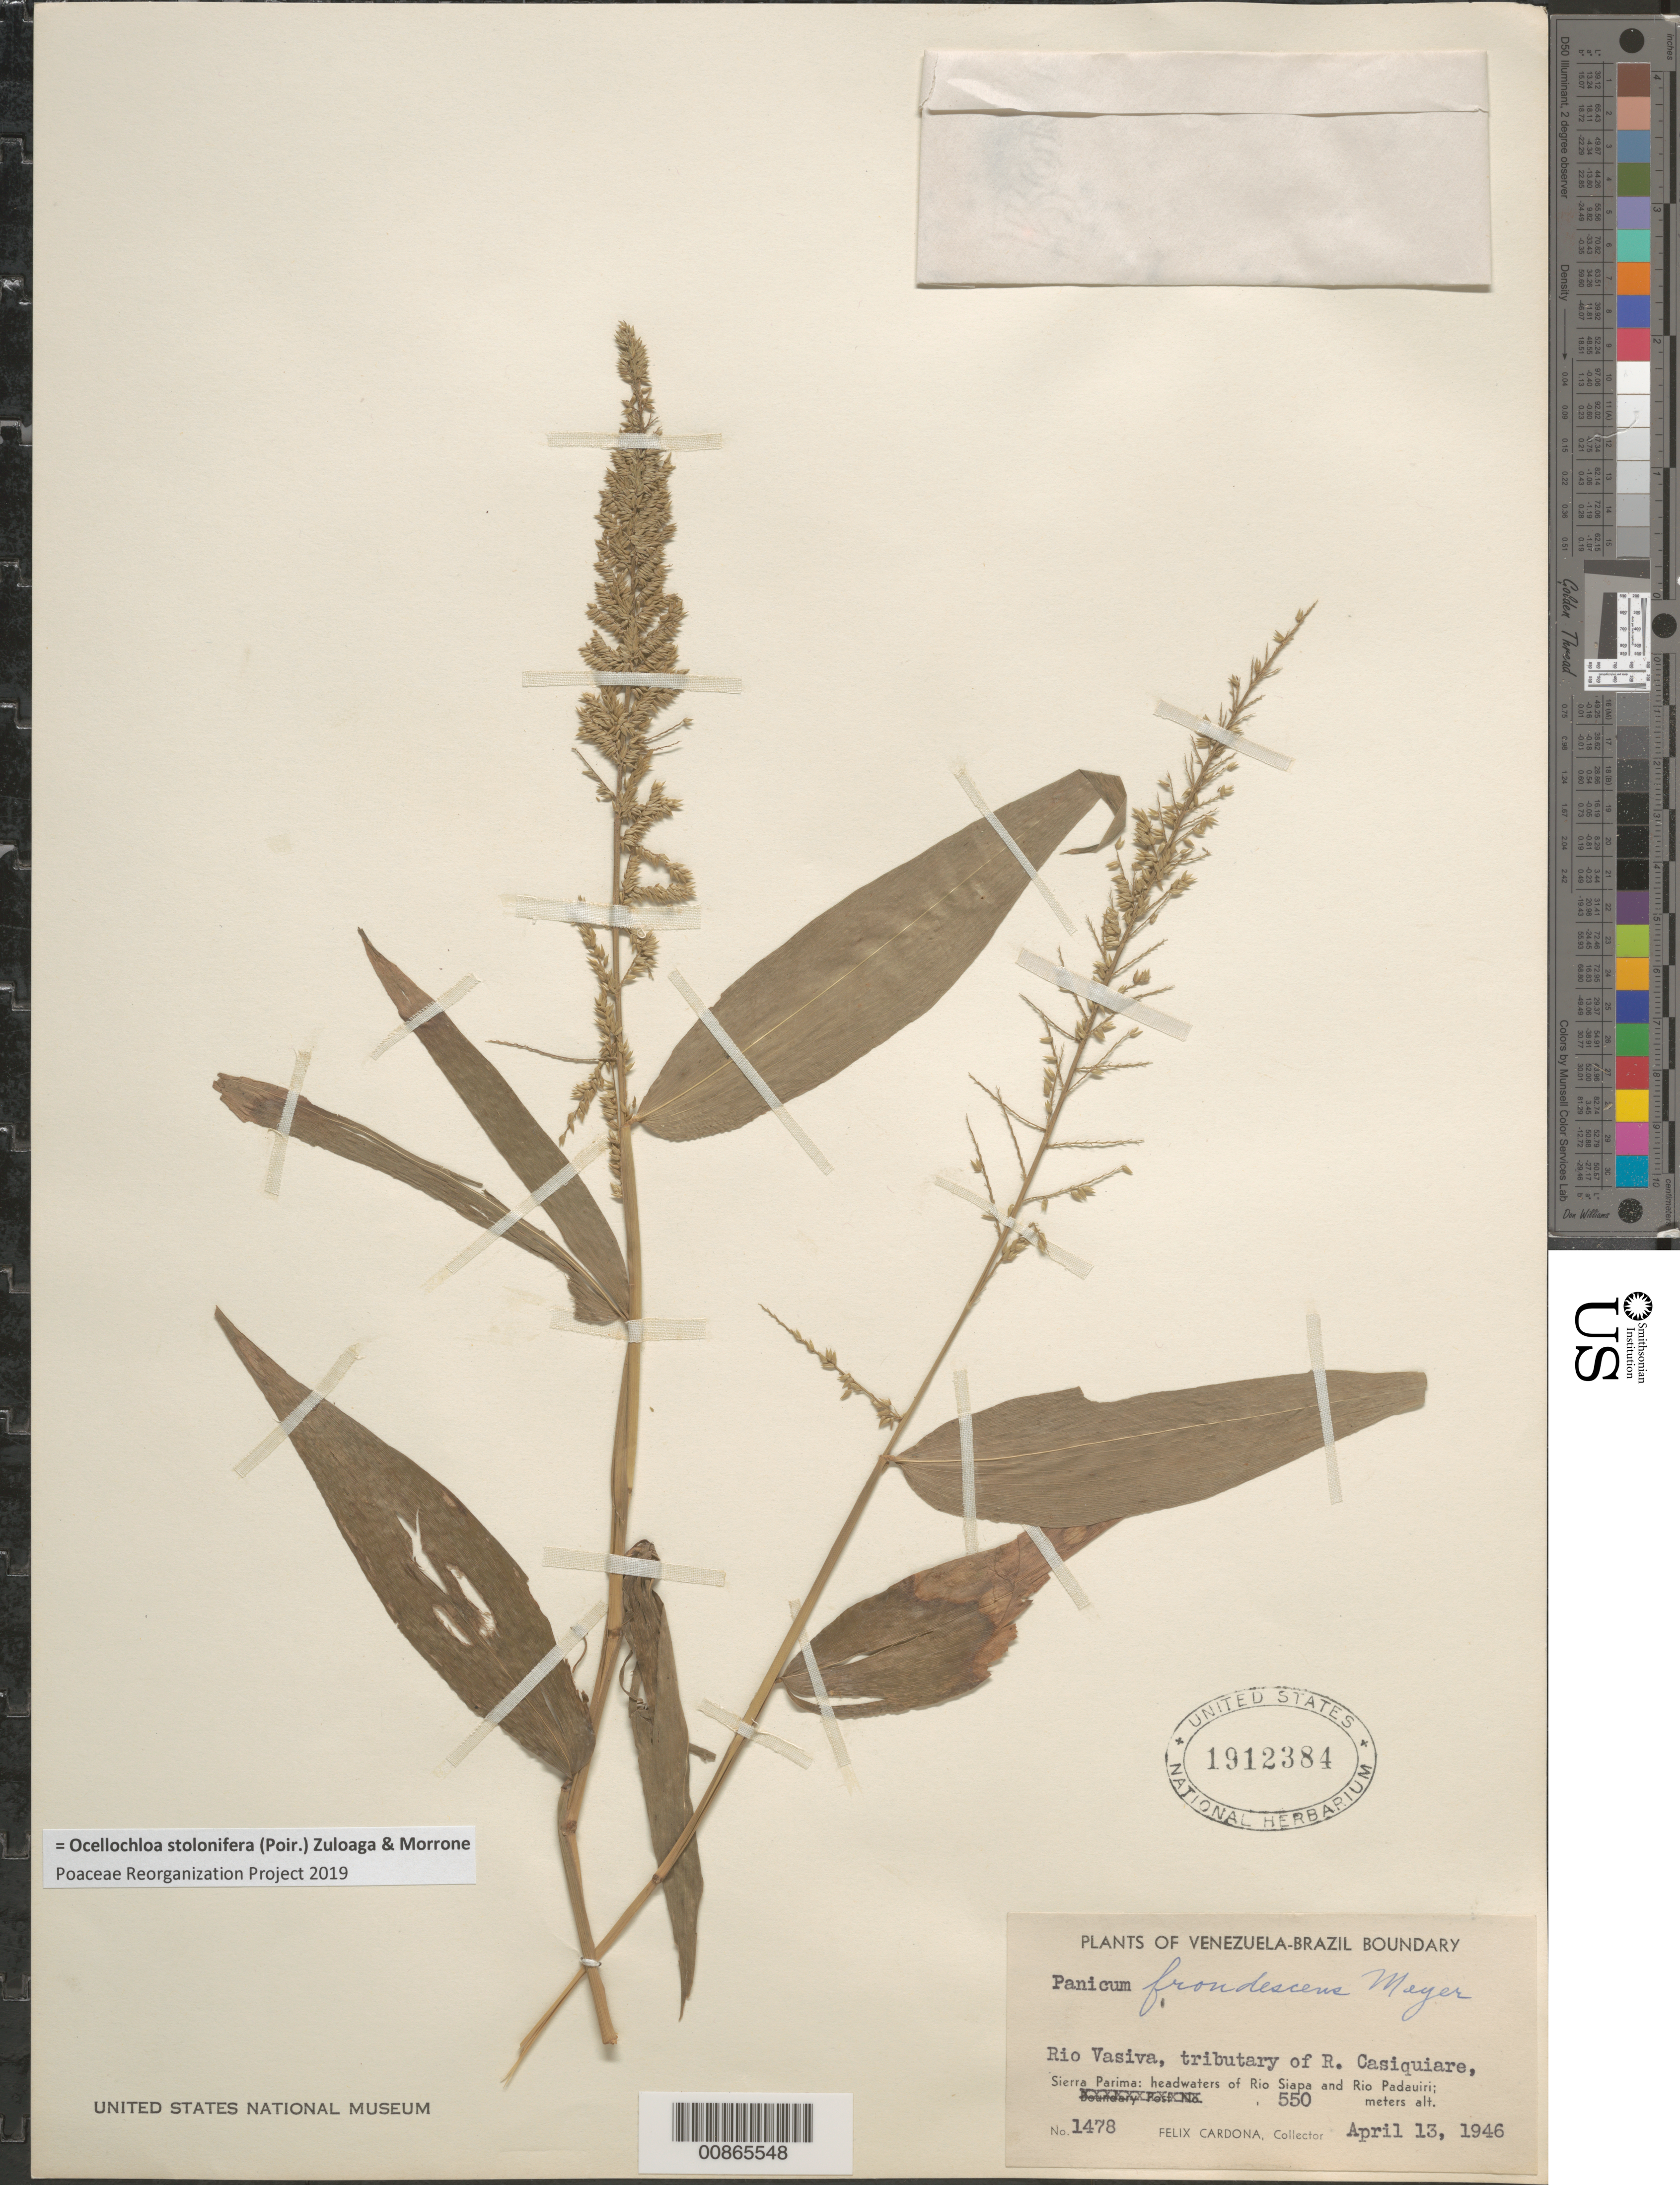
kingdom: Plantae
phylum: Tracheophyta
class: Liliopsida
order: Poales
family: Poaceae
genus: Panicum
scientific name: Panicum stoloniferum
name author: Poir.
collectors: F. Cardona Puig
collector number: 1478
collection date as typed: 13-Apr-46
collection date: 1946-04-13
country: Venezuela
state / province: Amazonas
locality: Río Vasiva, tributary of Río Siapa, upper Río Negro; Sierra Parima, headwaters of Río Siapa and Río Padauiri; Venezuela-Brazil Boundary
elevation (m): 550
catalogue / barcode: US 1912384